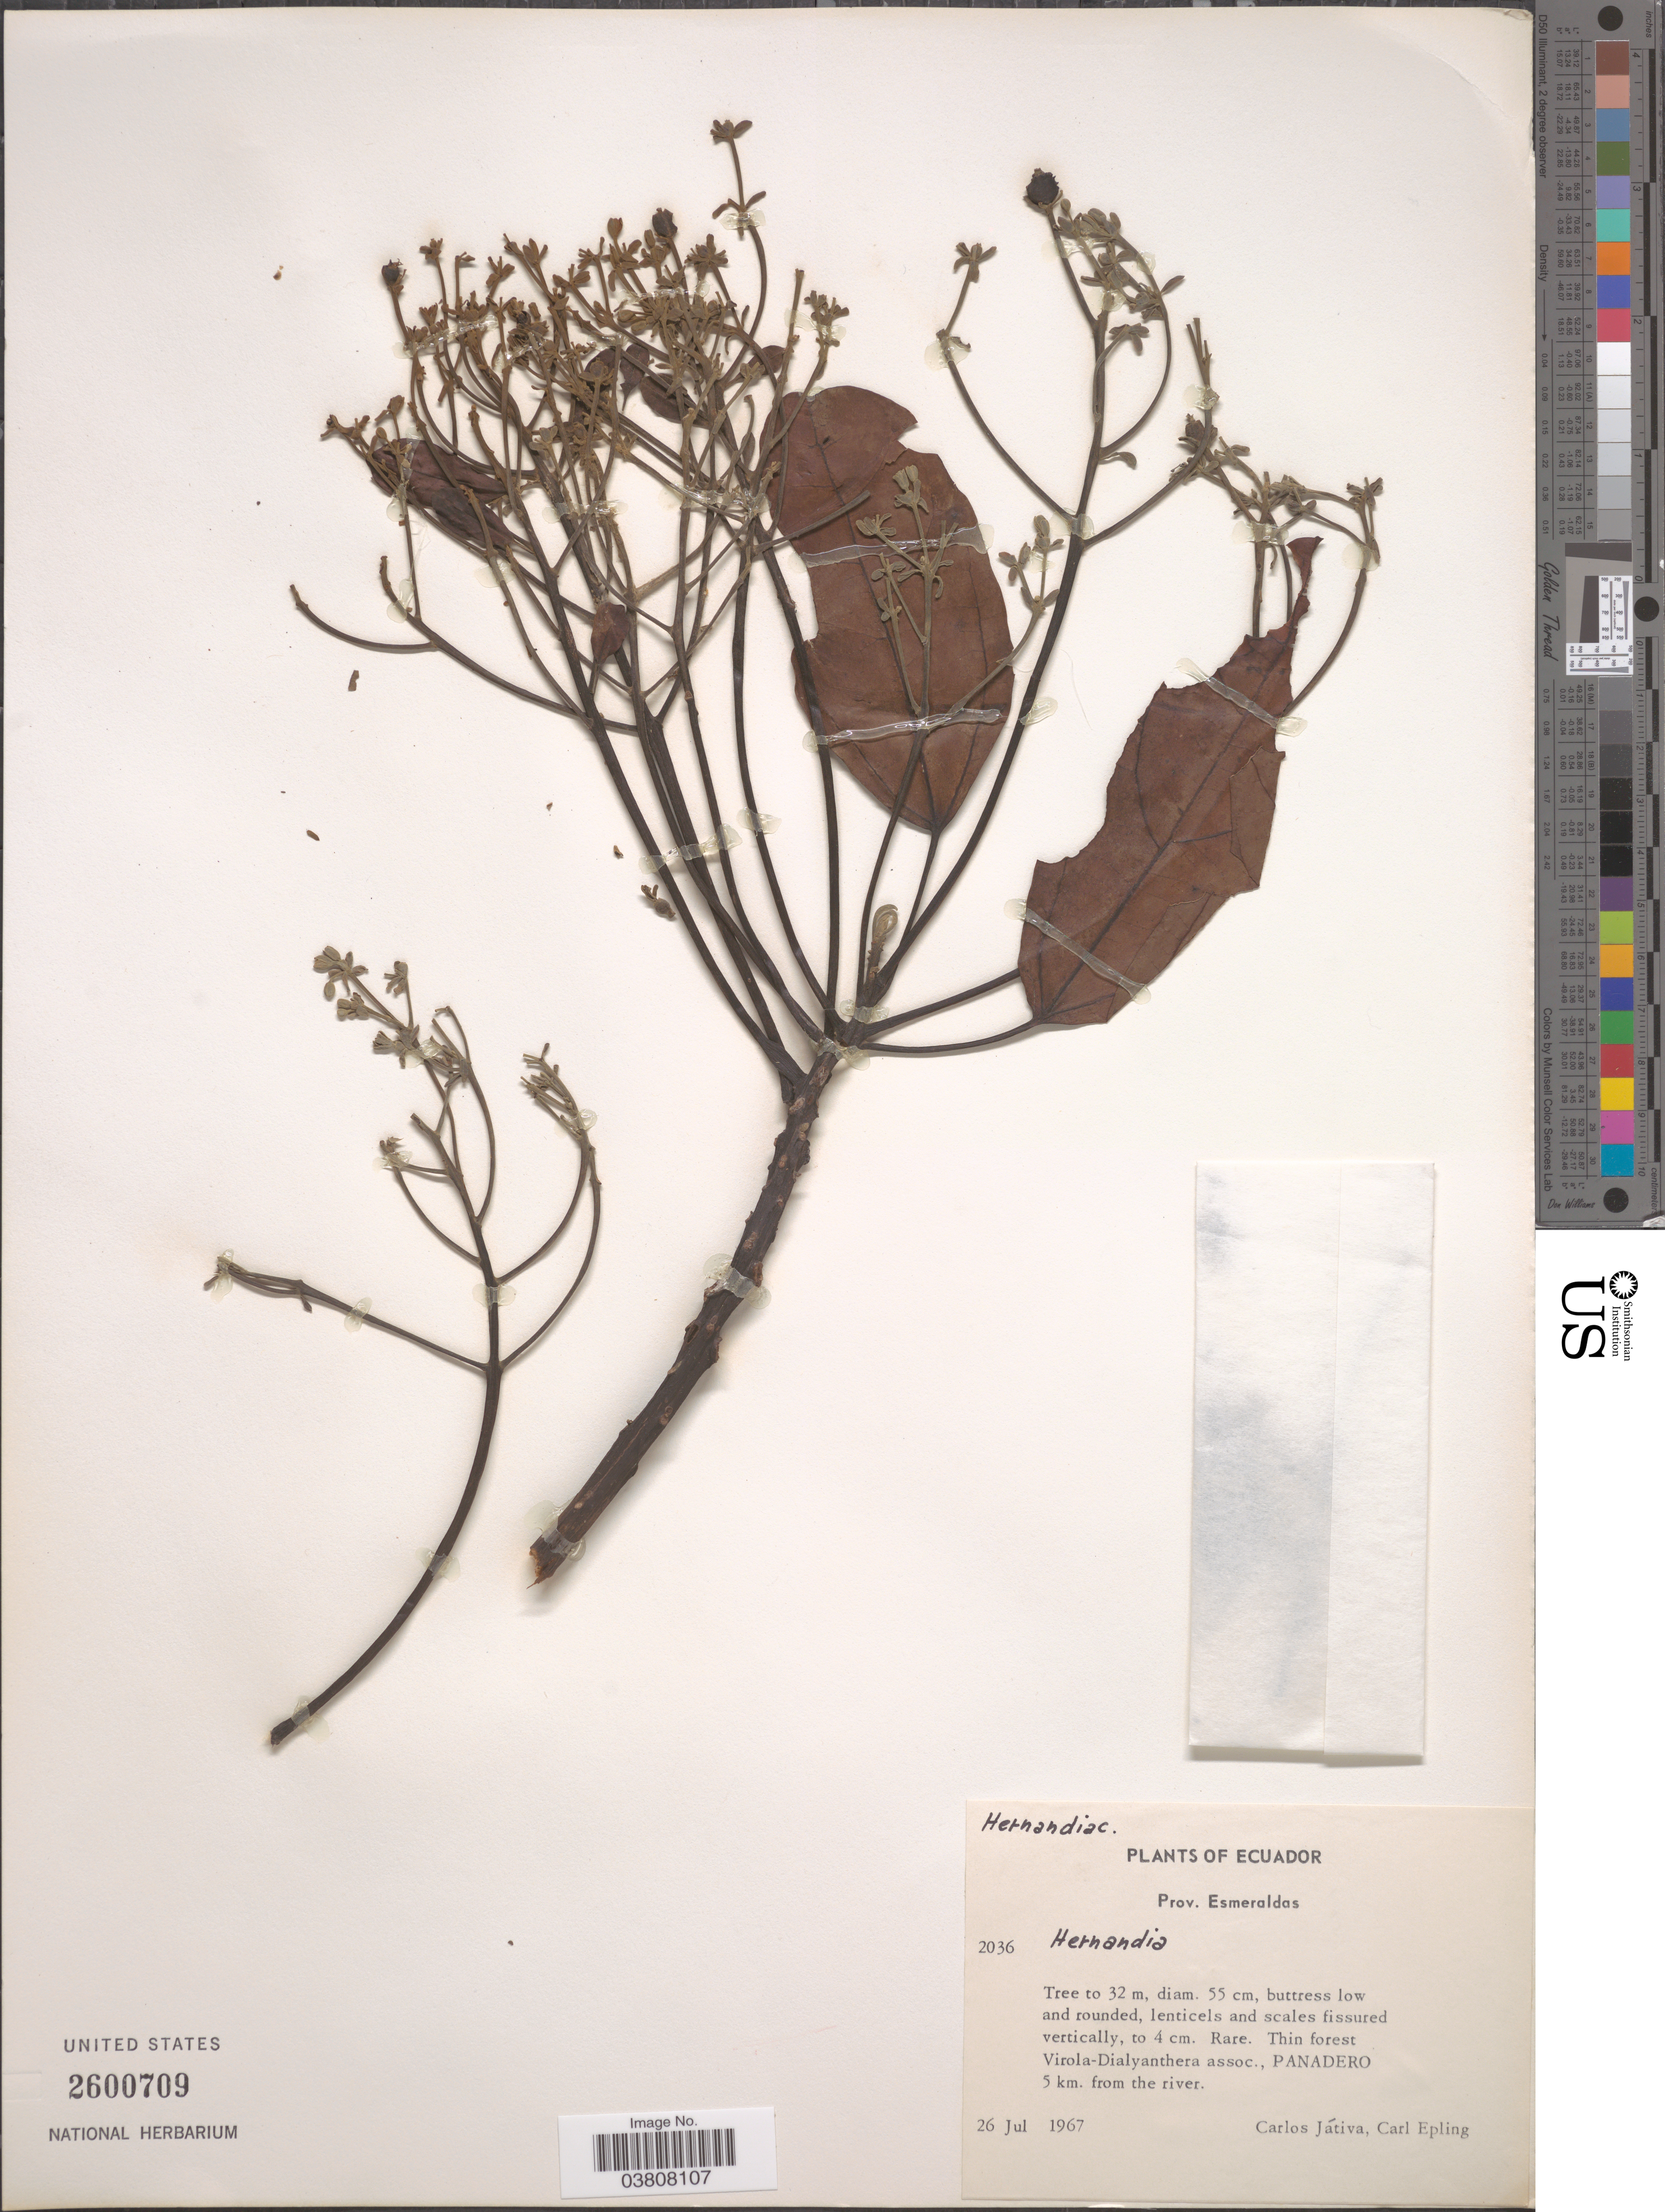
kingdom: Plantae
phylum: Tracheophyta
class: Magnoliopsida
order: Laurales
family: Hernandiaceae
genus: Hernandia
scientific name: Hernandia sp.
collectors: C. D. Játiva & C. C. Epling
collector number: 2036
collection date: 1967-07-26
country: Ecuador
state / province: Esmeraldas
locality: Prov. Esmeraldas. Thin forest Virola-Dialyanthera assoc., Panadero 5 km. from the river.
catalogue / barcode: US 2600709